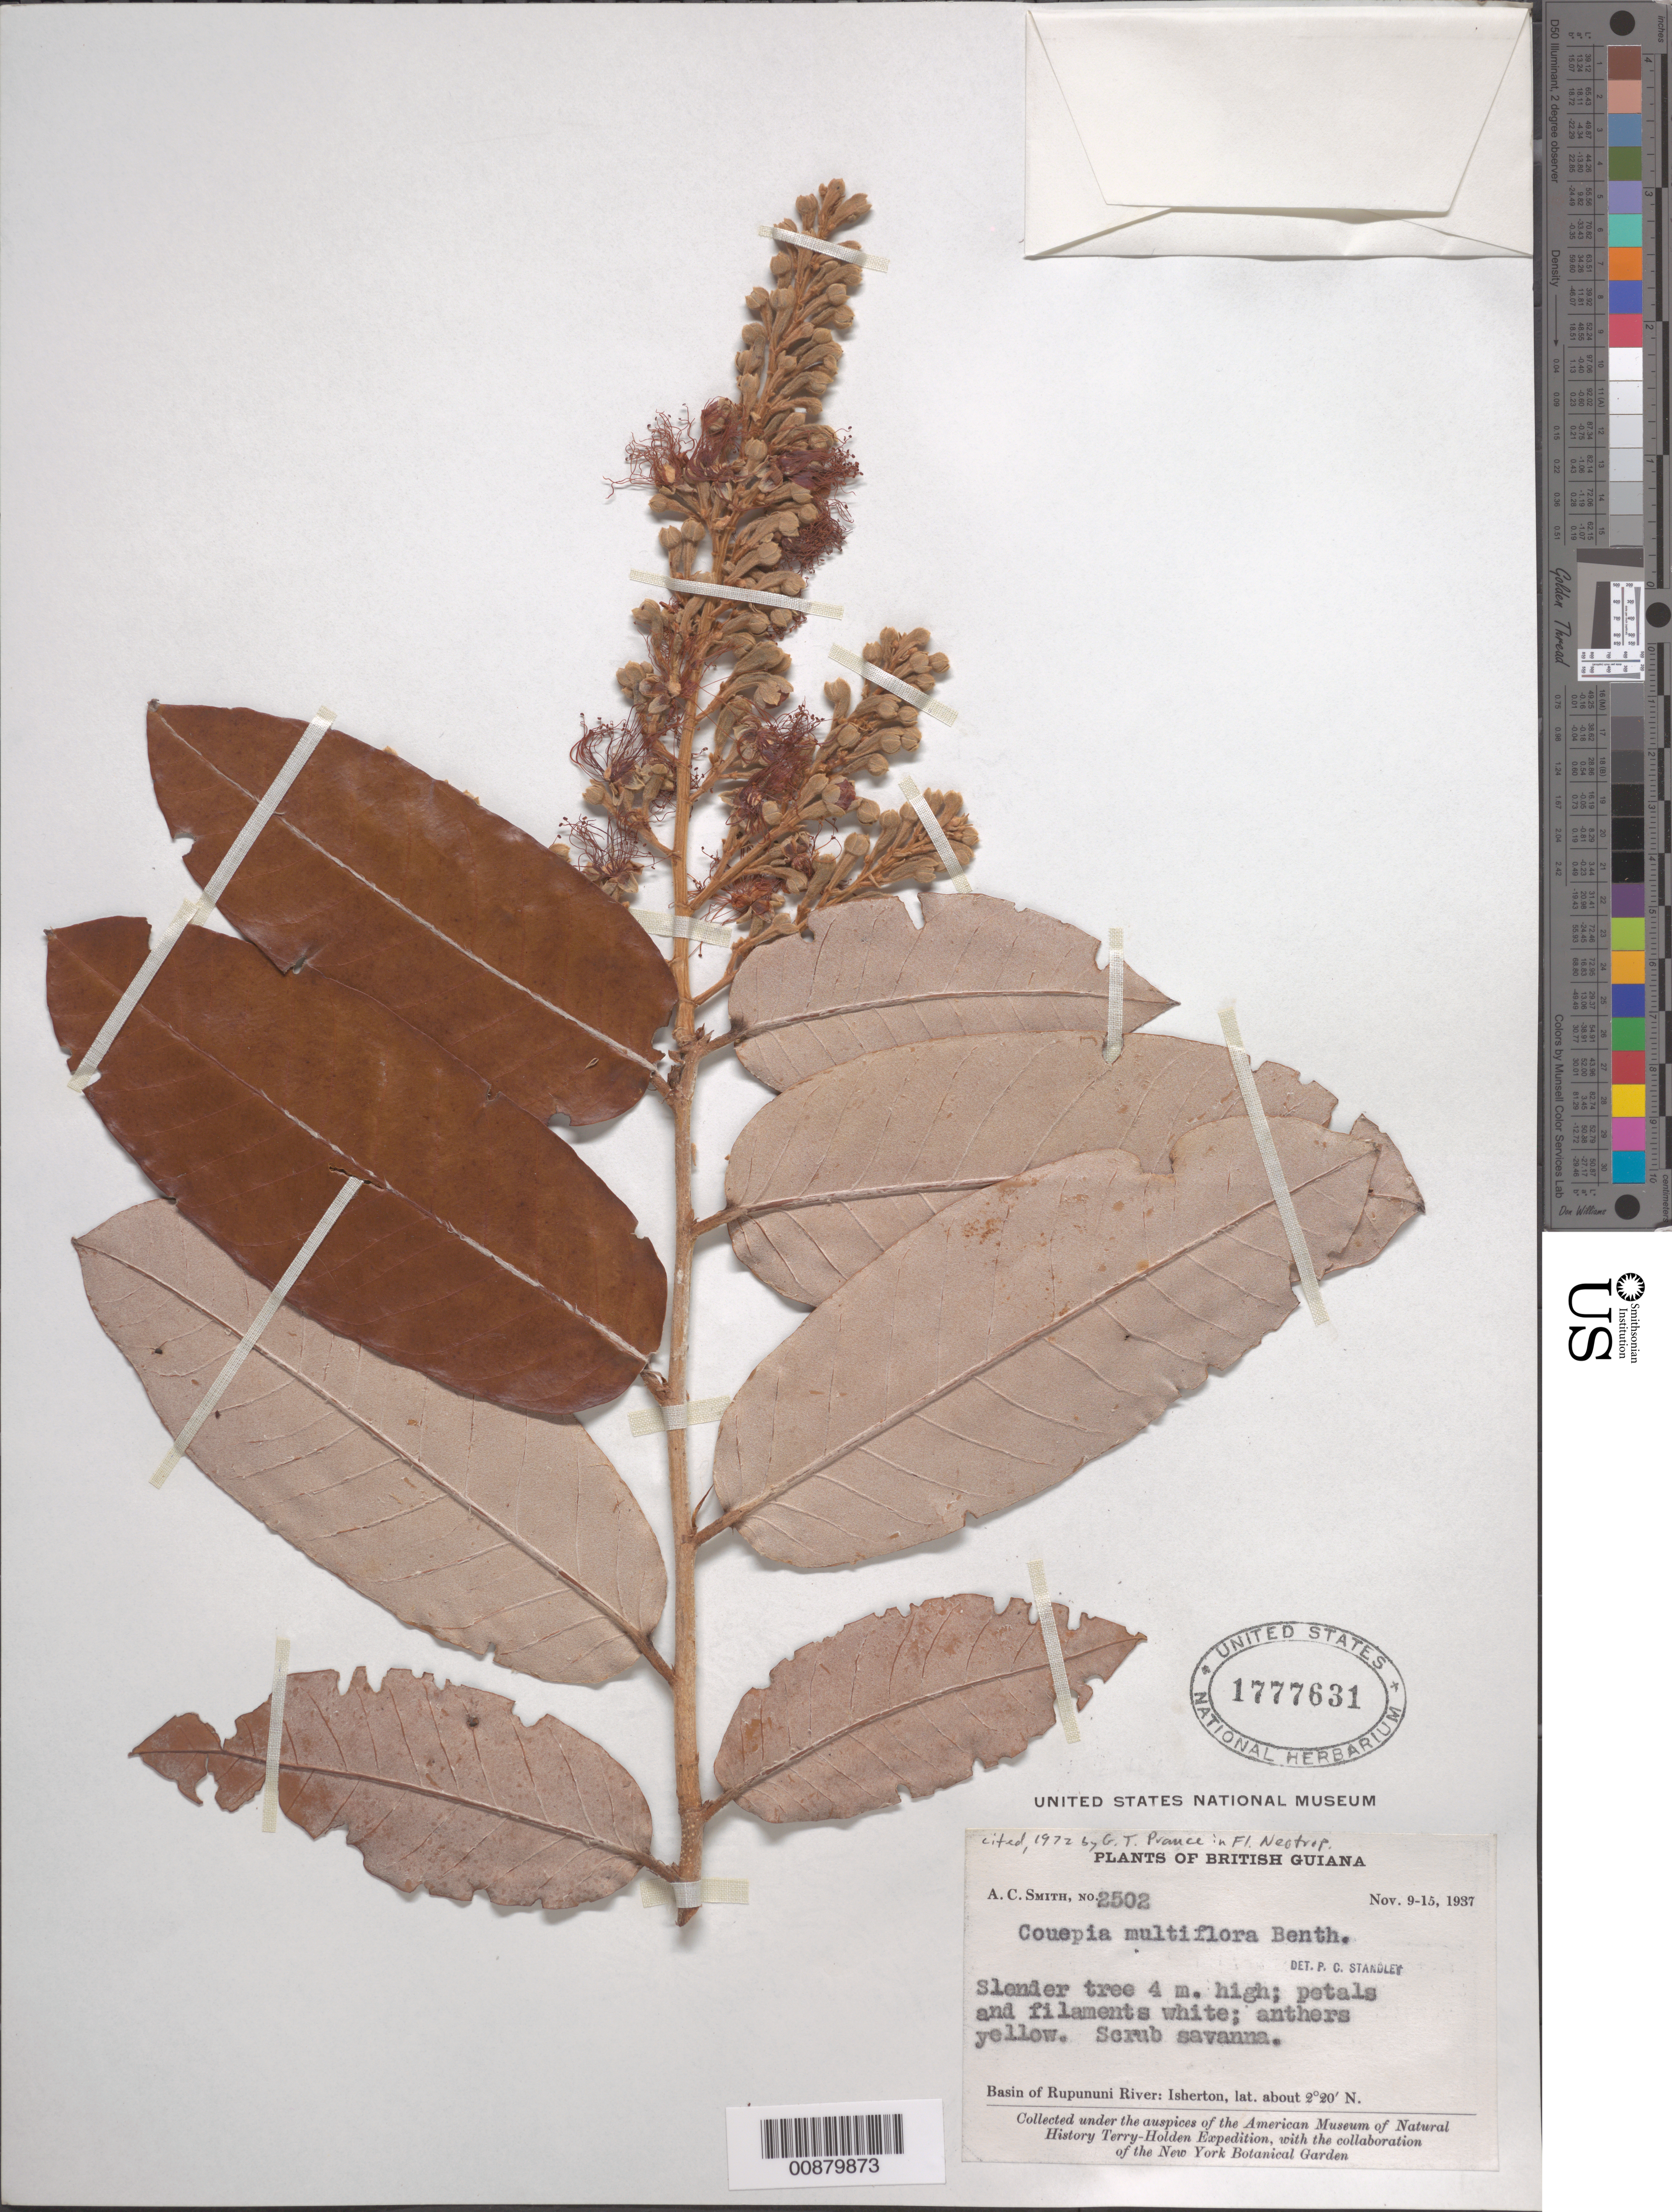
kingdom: Plantae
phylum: Tracheophyta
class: Magnoliopsida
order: Malpighiales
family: Chrysobalanaceae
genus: Couepia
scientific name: Couepia multiflora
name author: Benth.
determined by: Standley, Paul C.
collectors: A. C. Smith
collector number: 2502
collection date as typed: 9-Nov-37 to 15-Nov-37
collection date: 1937-11-09/1937-11-15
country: Guyana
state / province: U. Takutu-U. Essequibo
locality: Isherton, basin of Rupununi River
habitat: Scrub savanna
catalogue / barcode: US 1777631